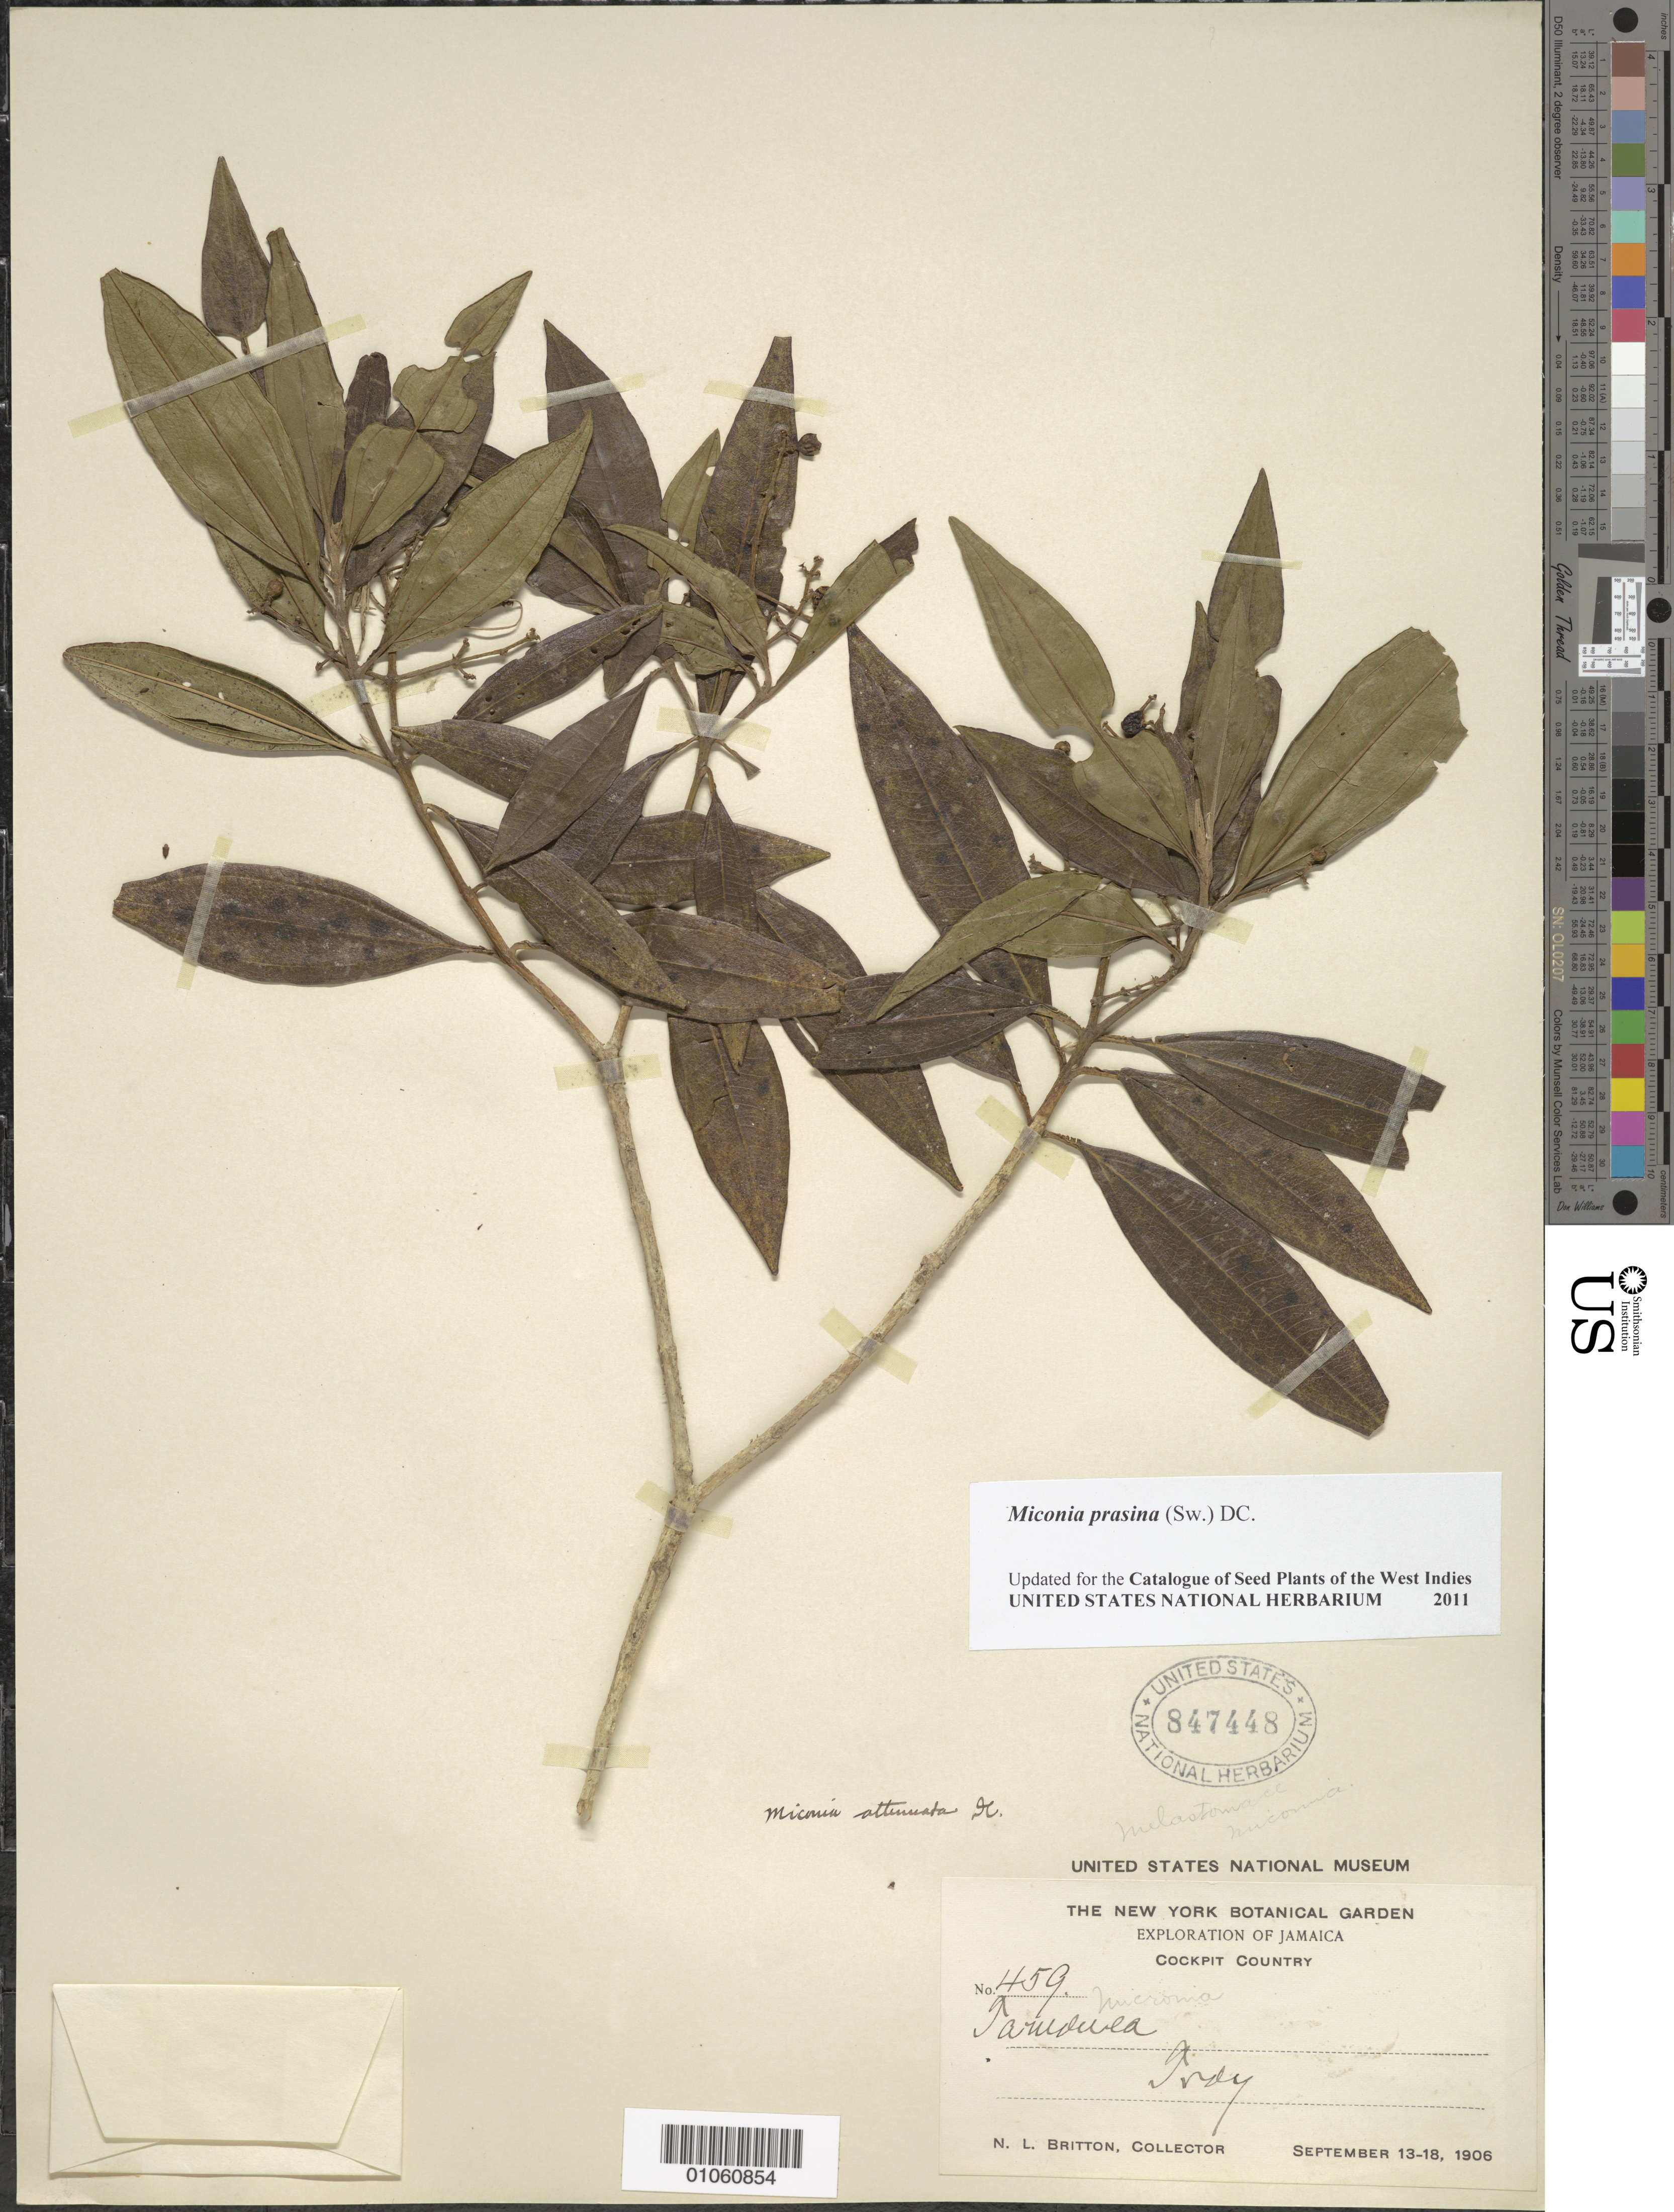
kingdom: Plantae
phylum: Tracheophyta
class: Magnoliopsida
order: Myrtales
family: Melastomataceae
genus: Miconia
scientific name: Miconia prasina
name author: (Sw.) DC.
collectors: N. Britton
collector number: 459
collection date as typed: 13 Sep 1906 to 18 Sep 1906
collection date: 1906-09-13/1906-09-18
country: Jamaica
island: Jamaica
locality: Cockpit Country, Troy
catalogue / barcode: US 847448